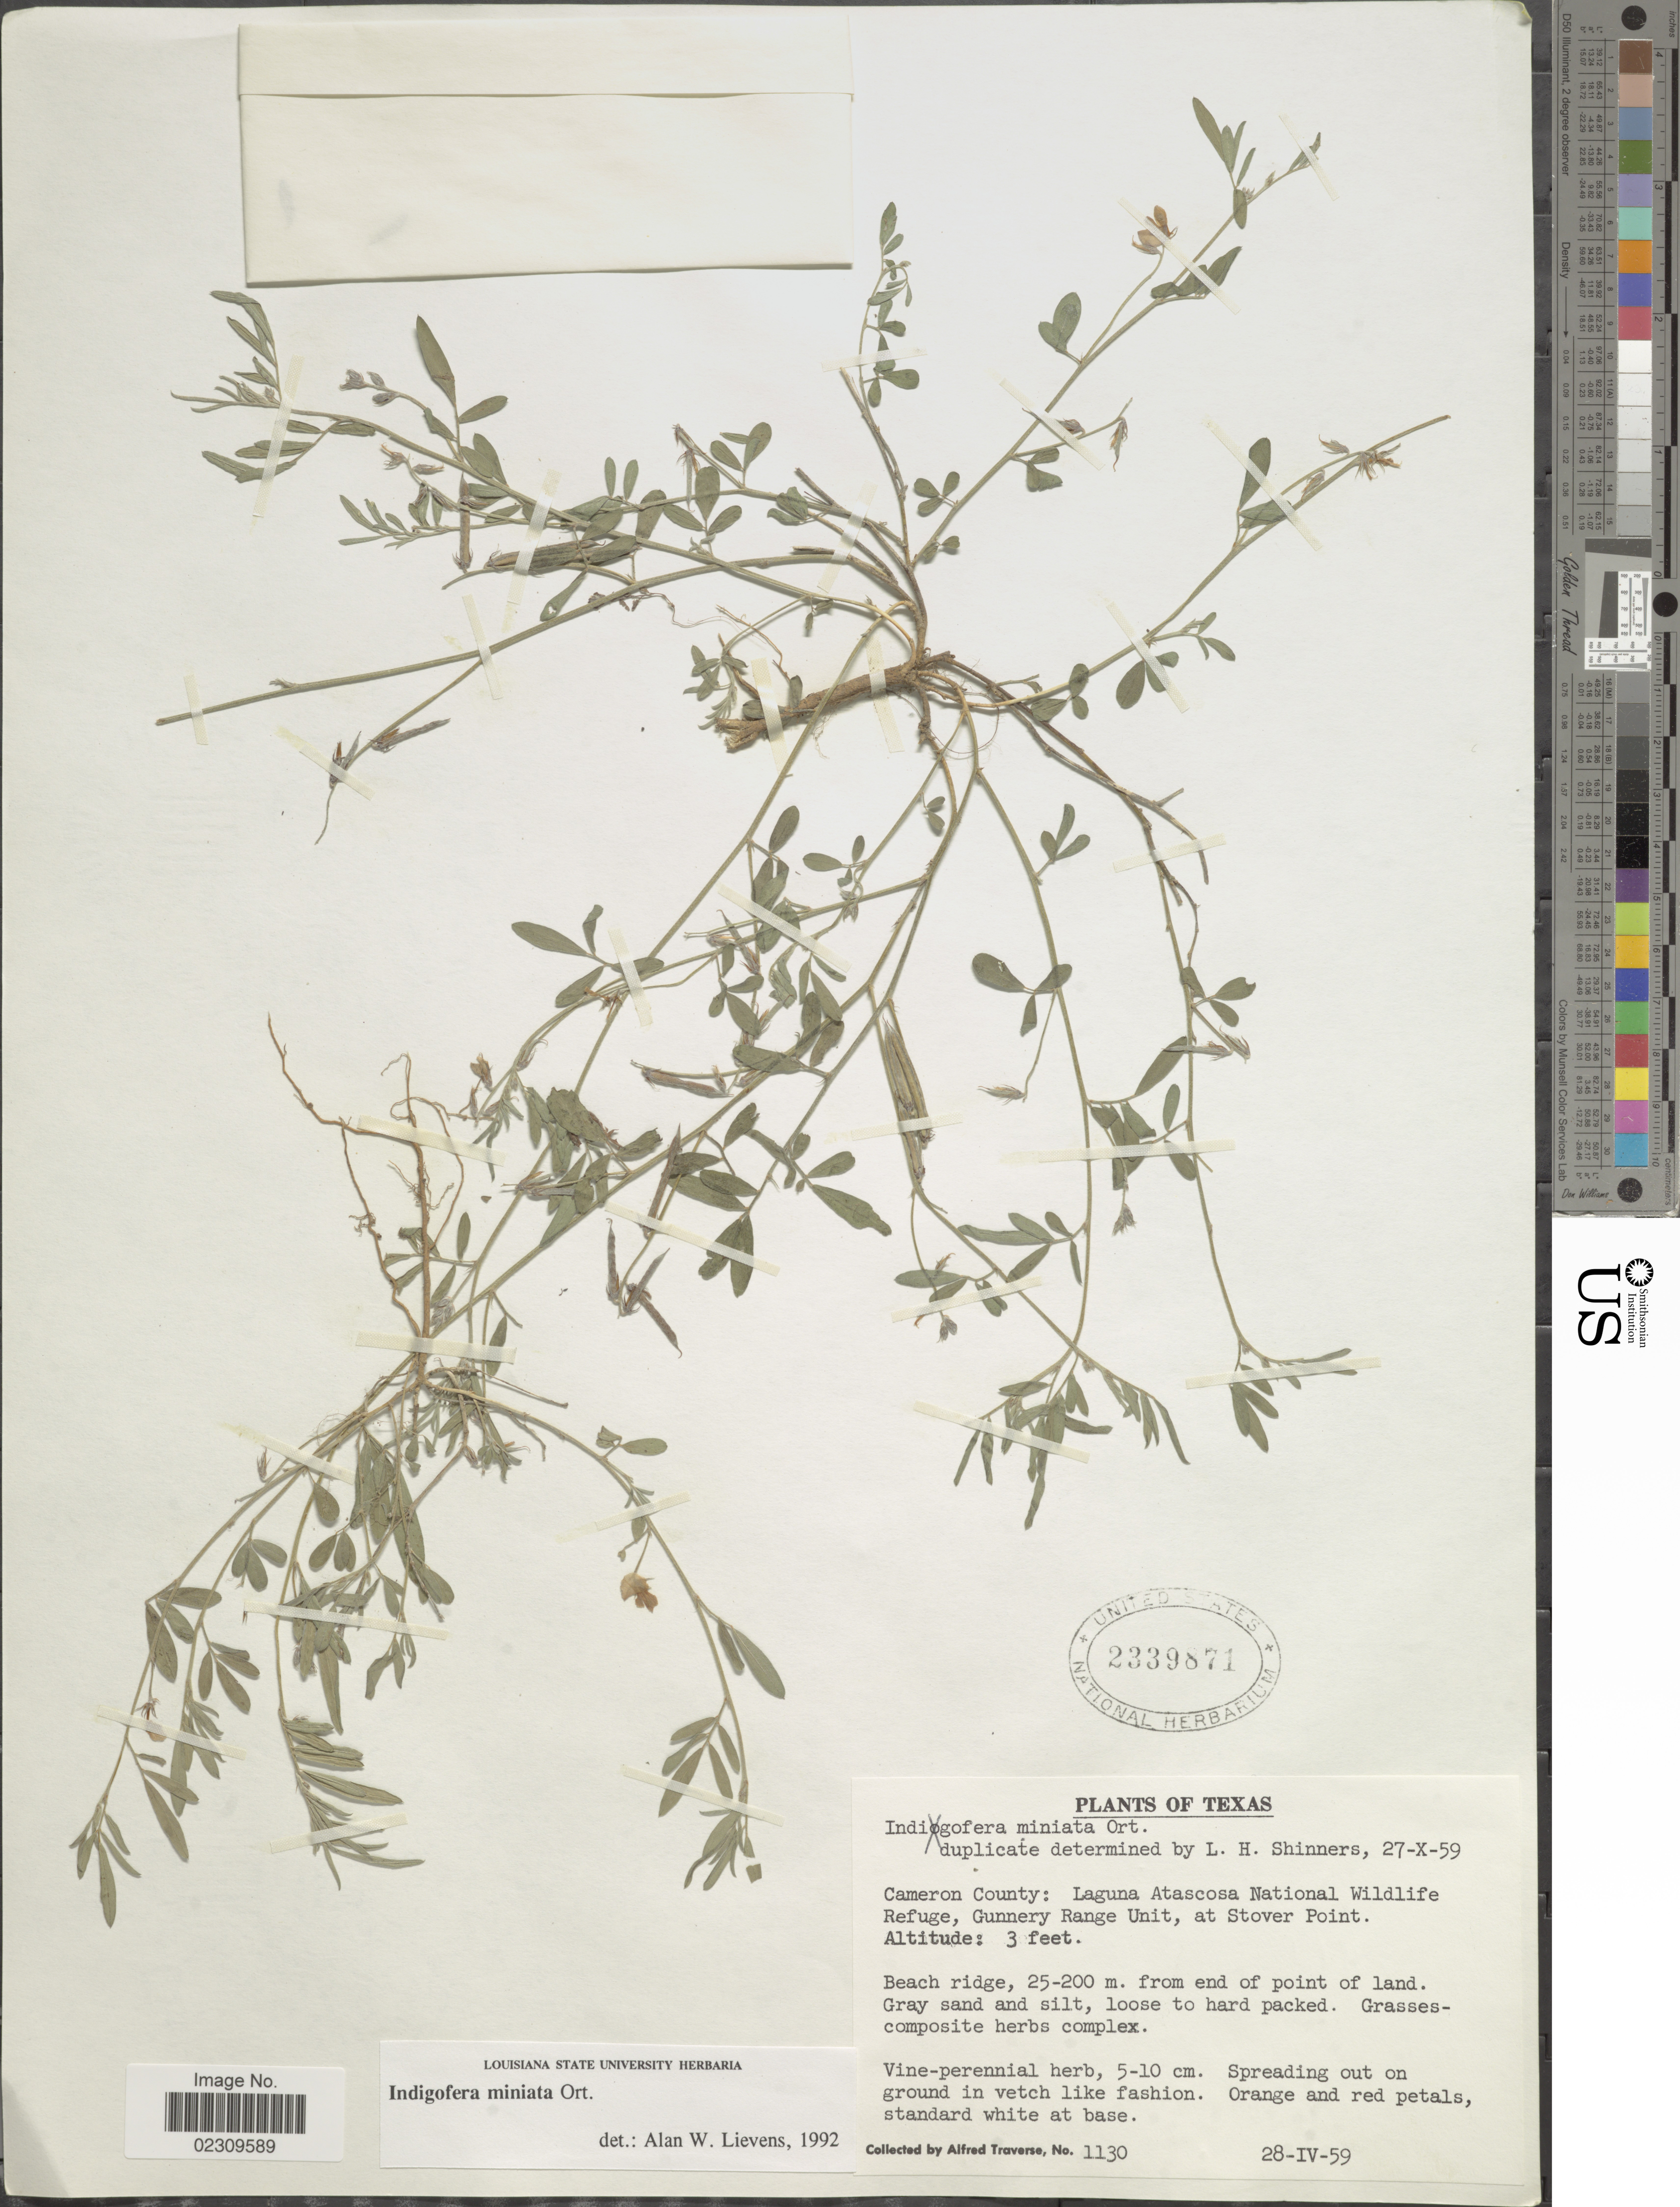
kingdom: Plantae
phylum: Tracheophyta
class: Magnoliopsida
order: Fabales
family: Fabaceae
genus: Indigofera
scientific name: Indigofera miniata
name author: Orteg.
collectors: A. Traverse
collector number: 1130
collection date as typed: Transcribed d/m/y: 28/4/59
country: United States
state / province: Texas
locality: Cameron County: Laguna Atascosa National Wildlife Refuge, Gunnery Range Unit, at Stover Point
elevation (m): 1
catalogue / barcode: US 2339871